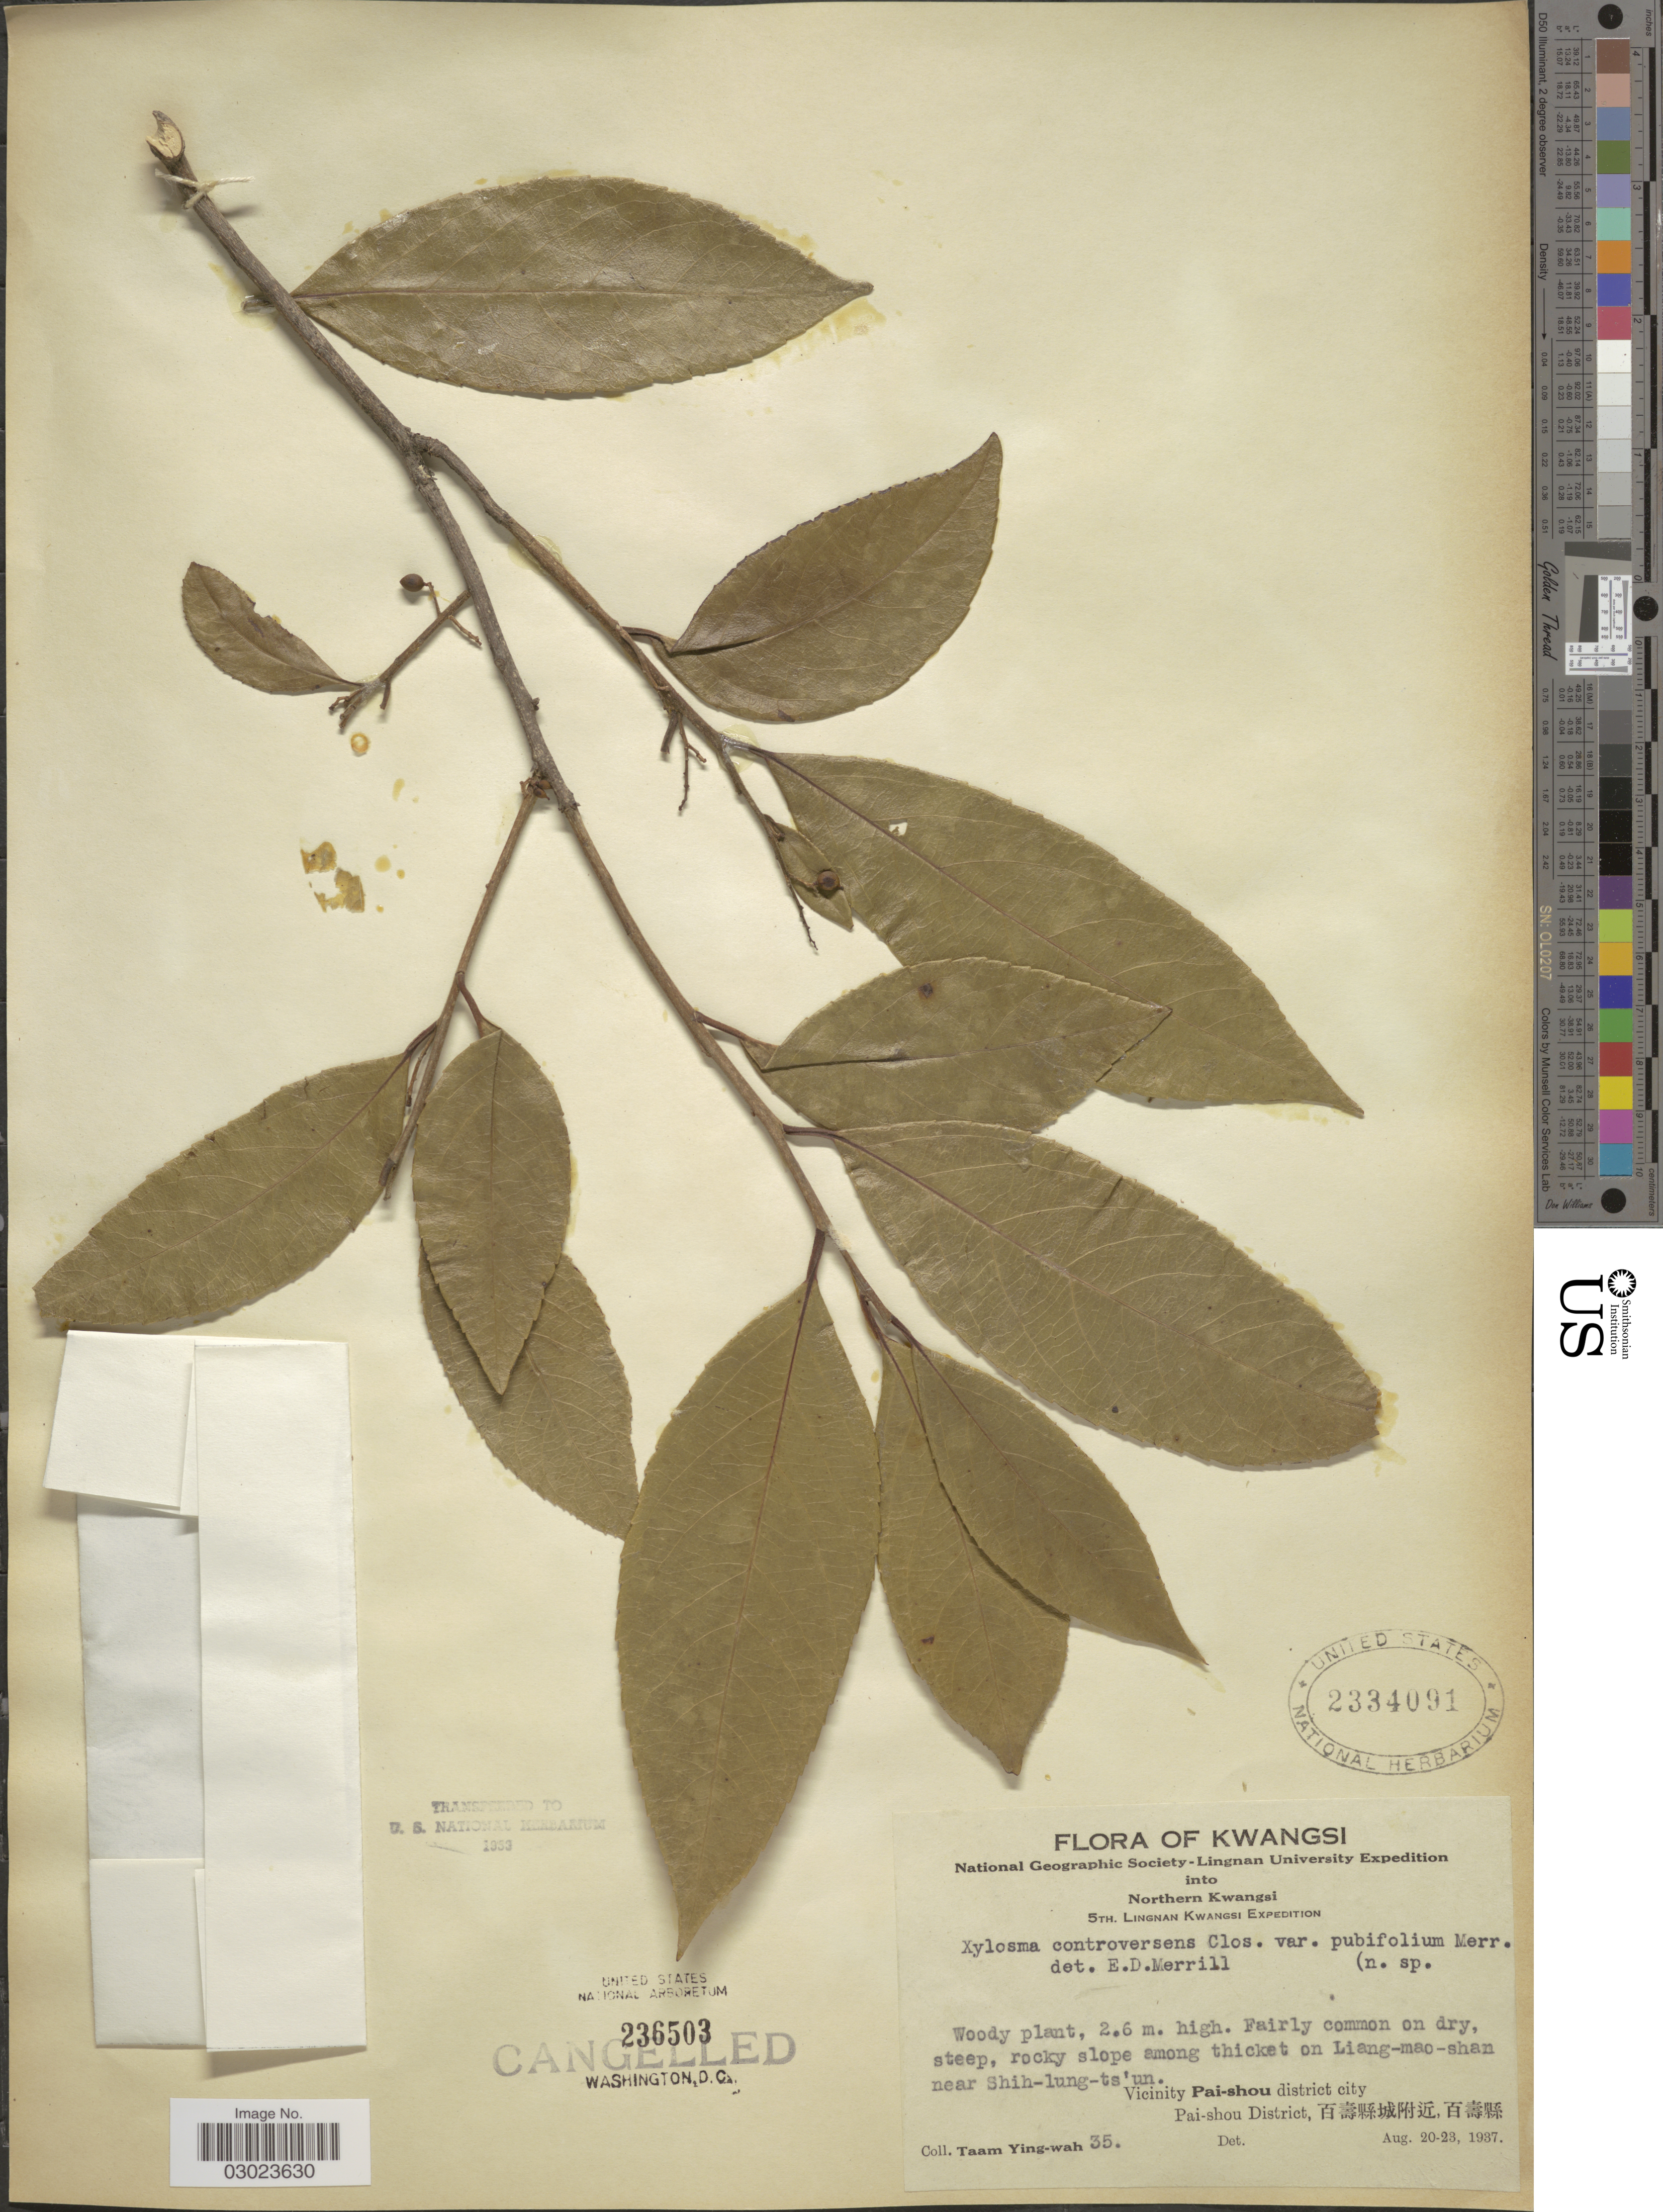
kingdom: Plantae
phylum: Tracheophyta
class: Magnoliopsida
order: Malpighiales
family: Salicaceae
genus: Xylosma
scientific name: Xylosma controversa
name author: Clos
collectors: Y. W. Taam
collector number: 35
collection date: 1937-08-20/1937-08-23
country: China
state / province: Guangxi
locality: Northern Kwangsi, rocky slope among thicket on Liang-mao-shan near Shih-lung-ts'un, Vicinity Pai-shou district city, Pai-shou District.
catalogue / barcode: US 236503